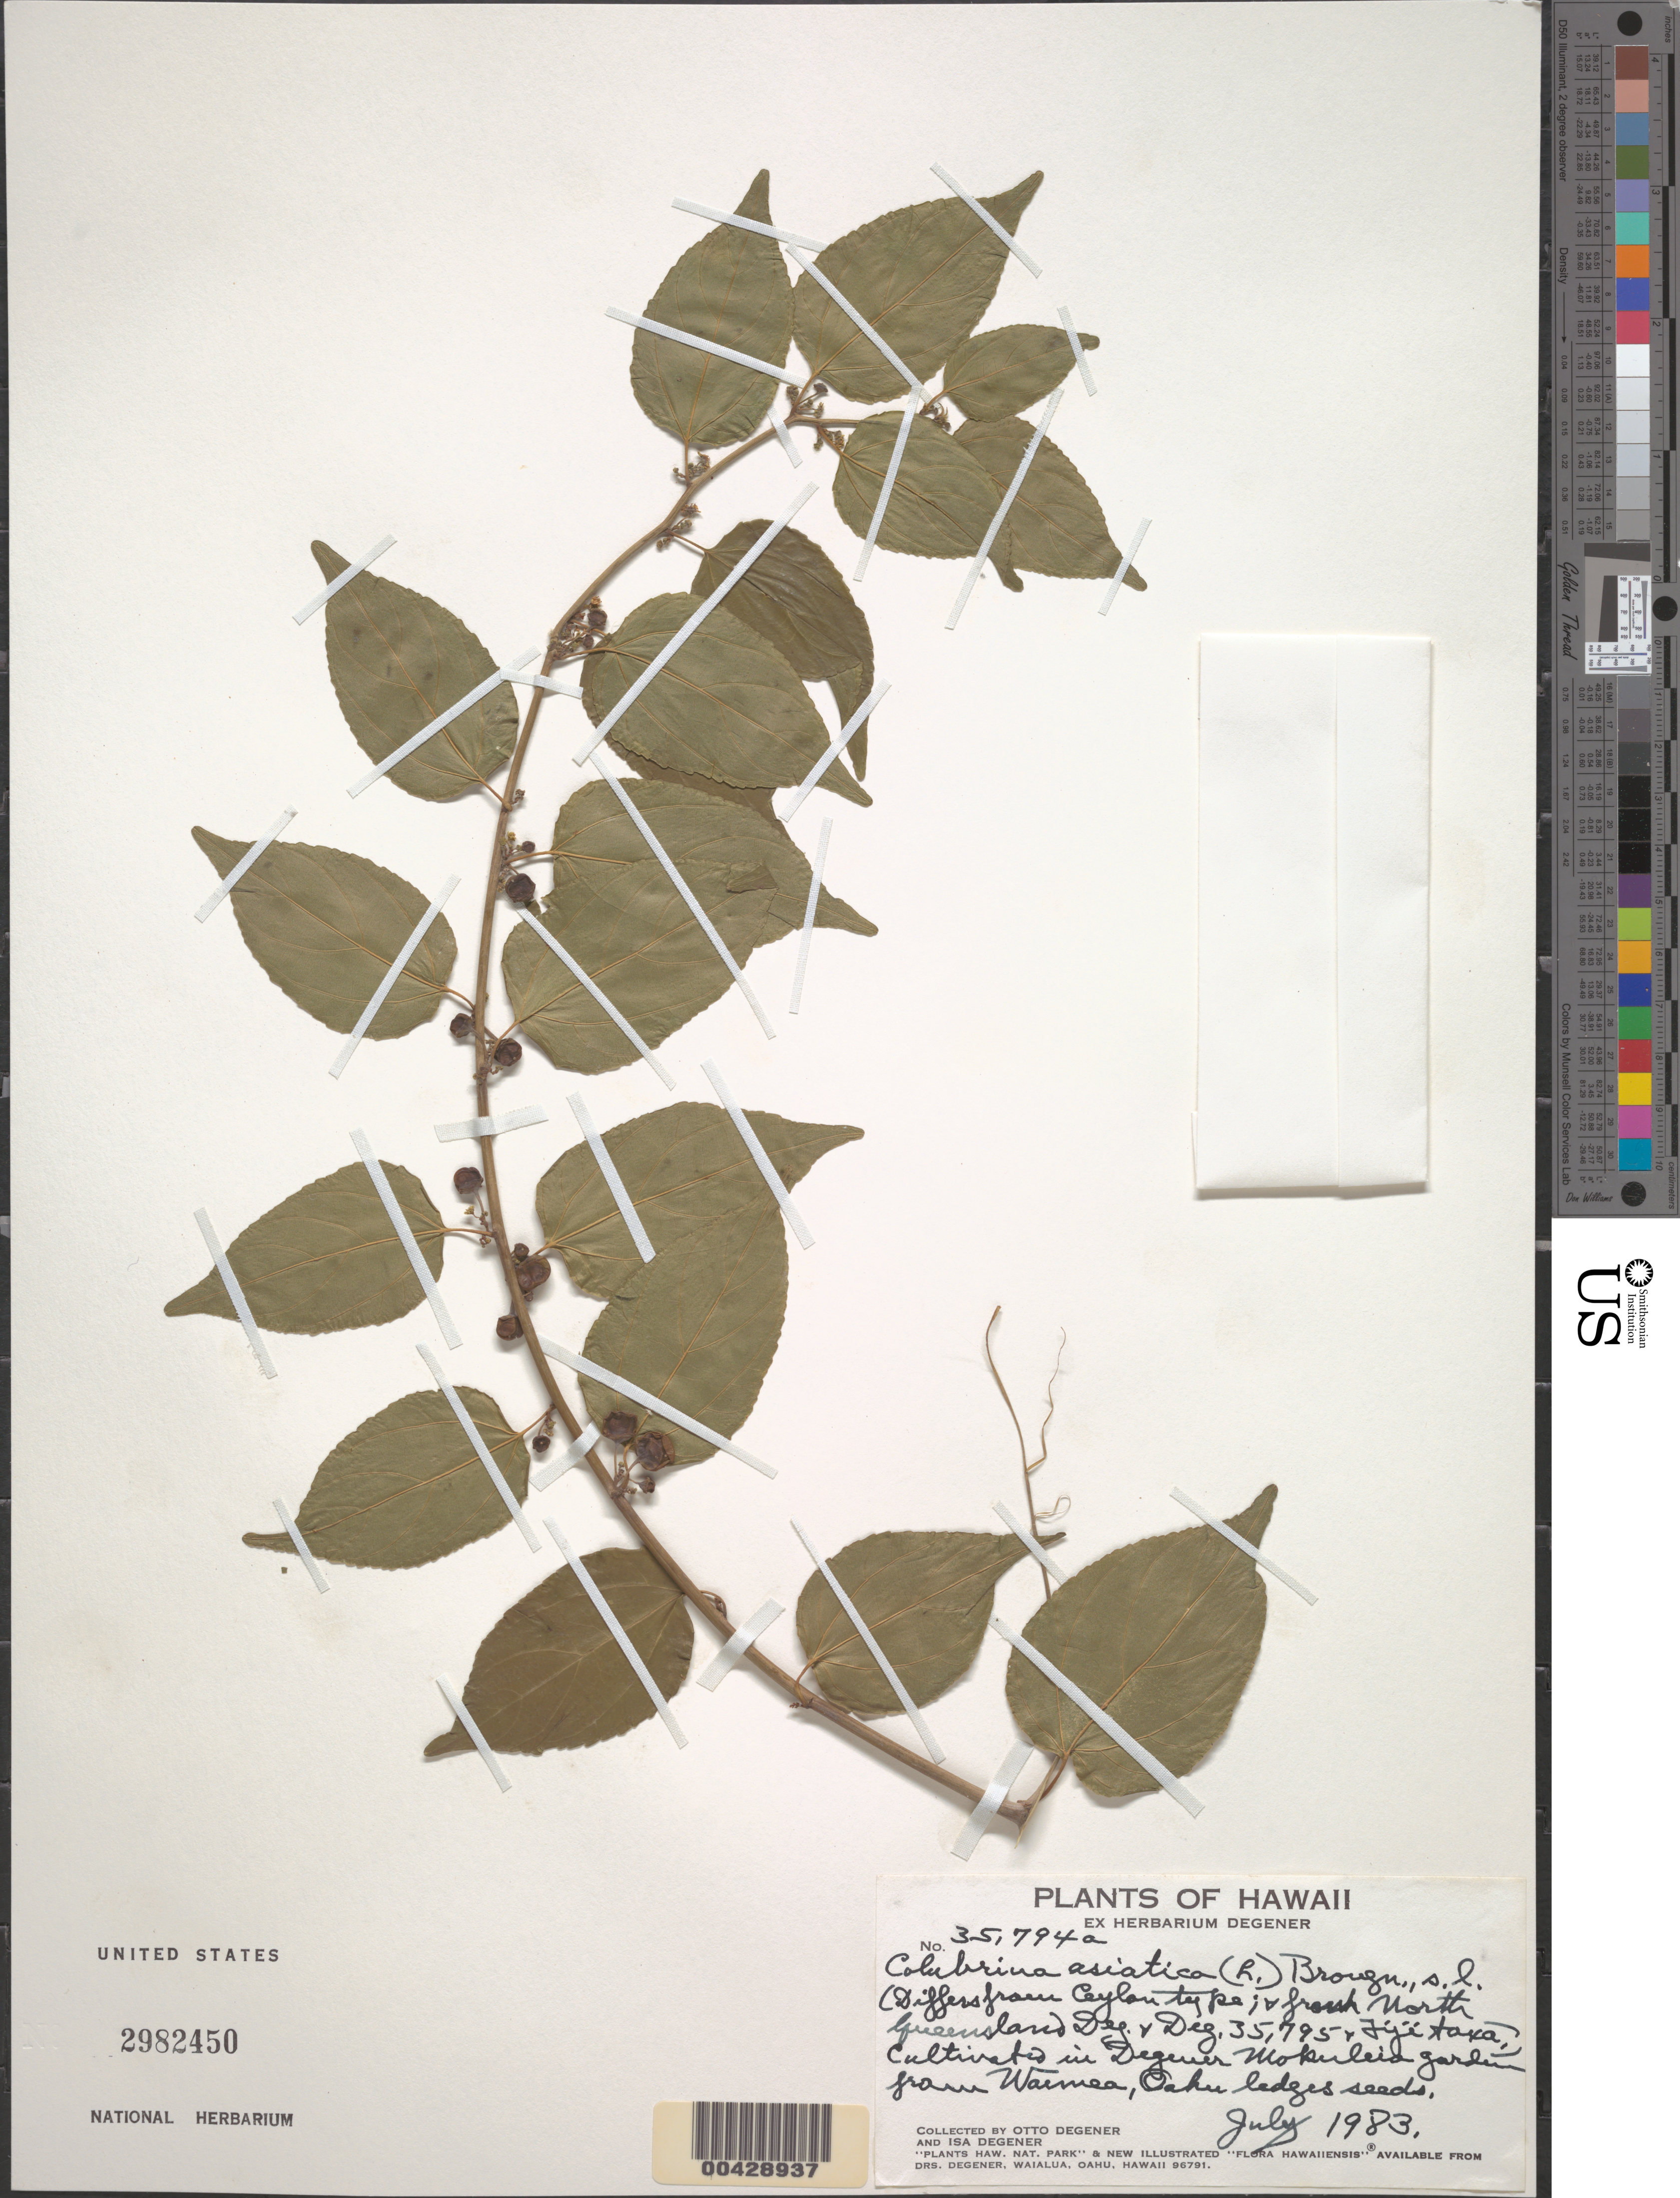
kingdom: Plantae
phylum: Tracheophyta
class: Magnoliopsida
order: Rosales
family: Rhamnaceae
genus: Colubrina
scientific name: Colubrina asiatica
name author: (L.) Brongn.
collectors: O. Degener & I. Degener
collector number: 35794a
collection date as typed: Jul 1983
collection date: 1983-07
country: United States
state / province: Hawaii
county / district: Kauai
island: Kaua'i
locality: Waimea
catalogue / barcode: US 2982450